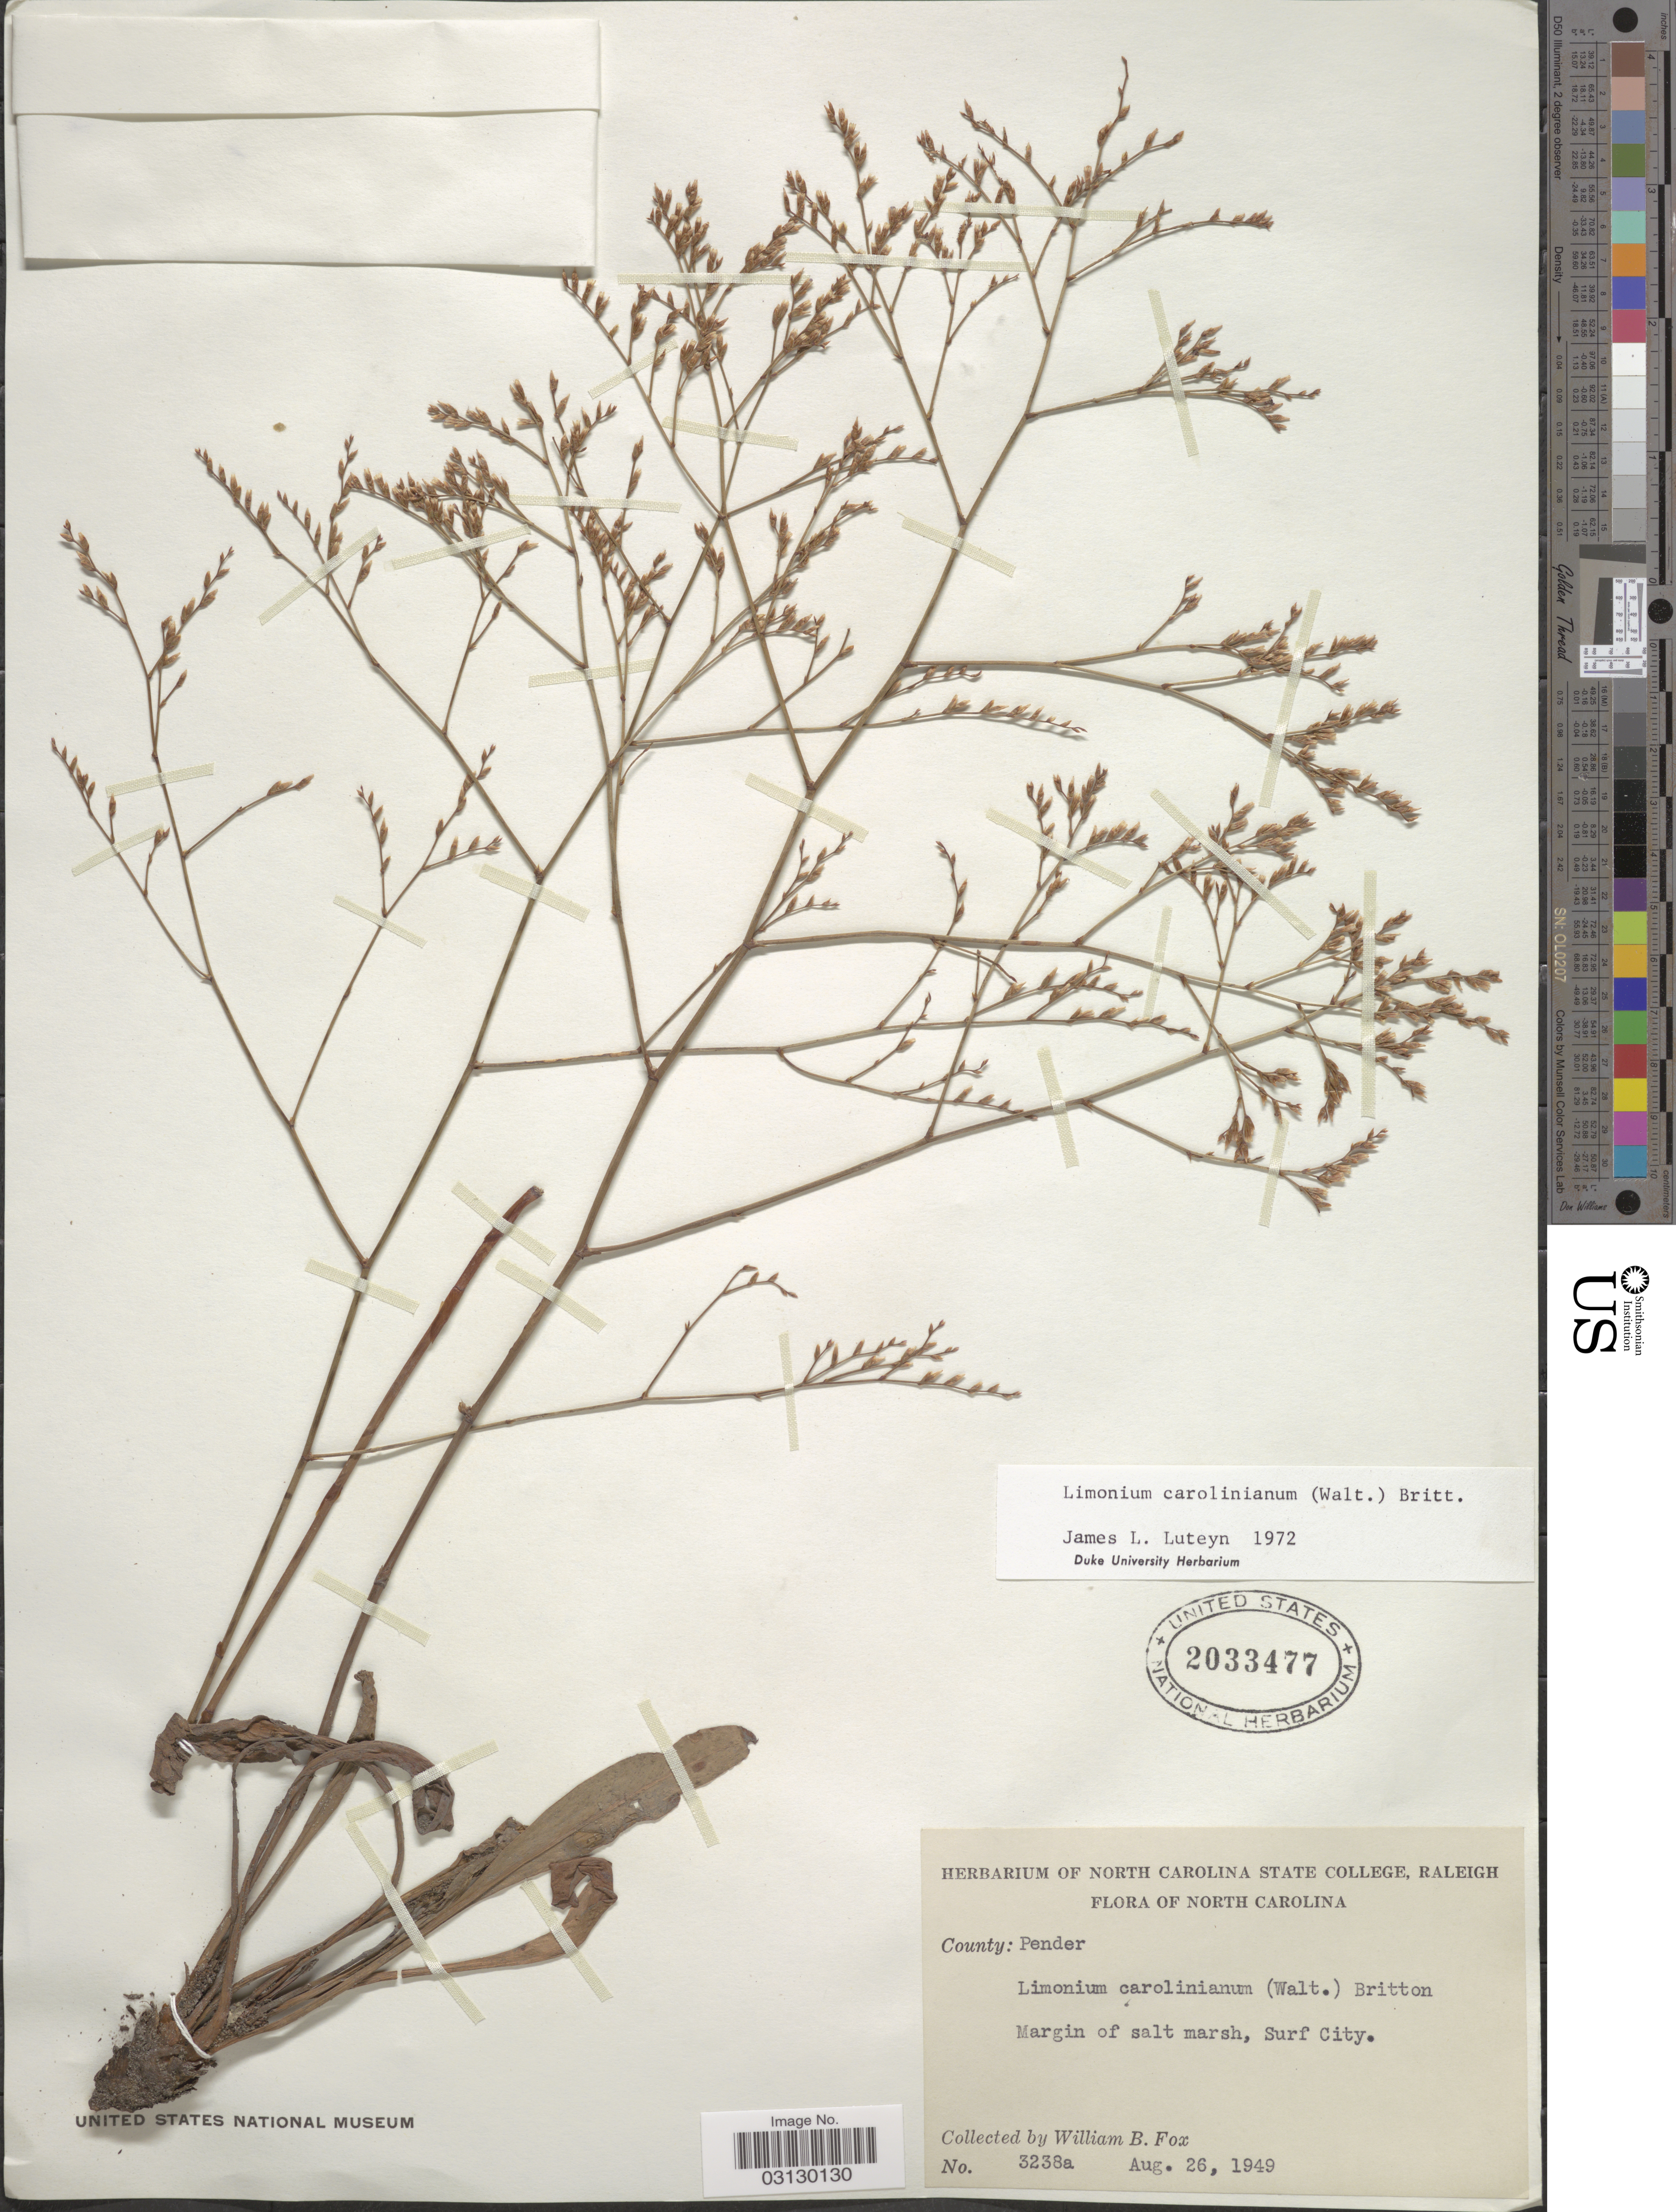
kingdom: Plantae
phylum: Tracheophyta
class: Magnoliopsida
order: Caryophyllales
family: Plumbaginaceae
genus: Limonium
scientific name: Limonium carolinianum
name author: (Walter) Britton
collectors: W. B. Fox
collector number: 3238a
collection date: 1949-08-26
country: United States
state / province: North Carolina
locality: County: Pender. Margin of salt marsh, Surf City.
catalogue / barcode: US 2033477